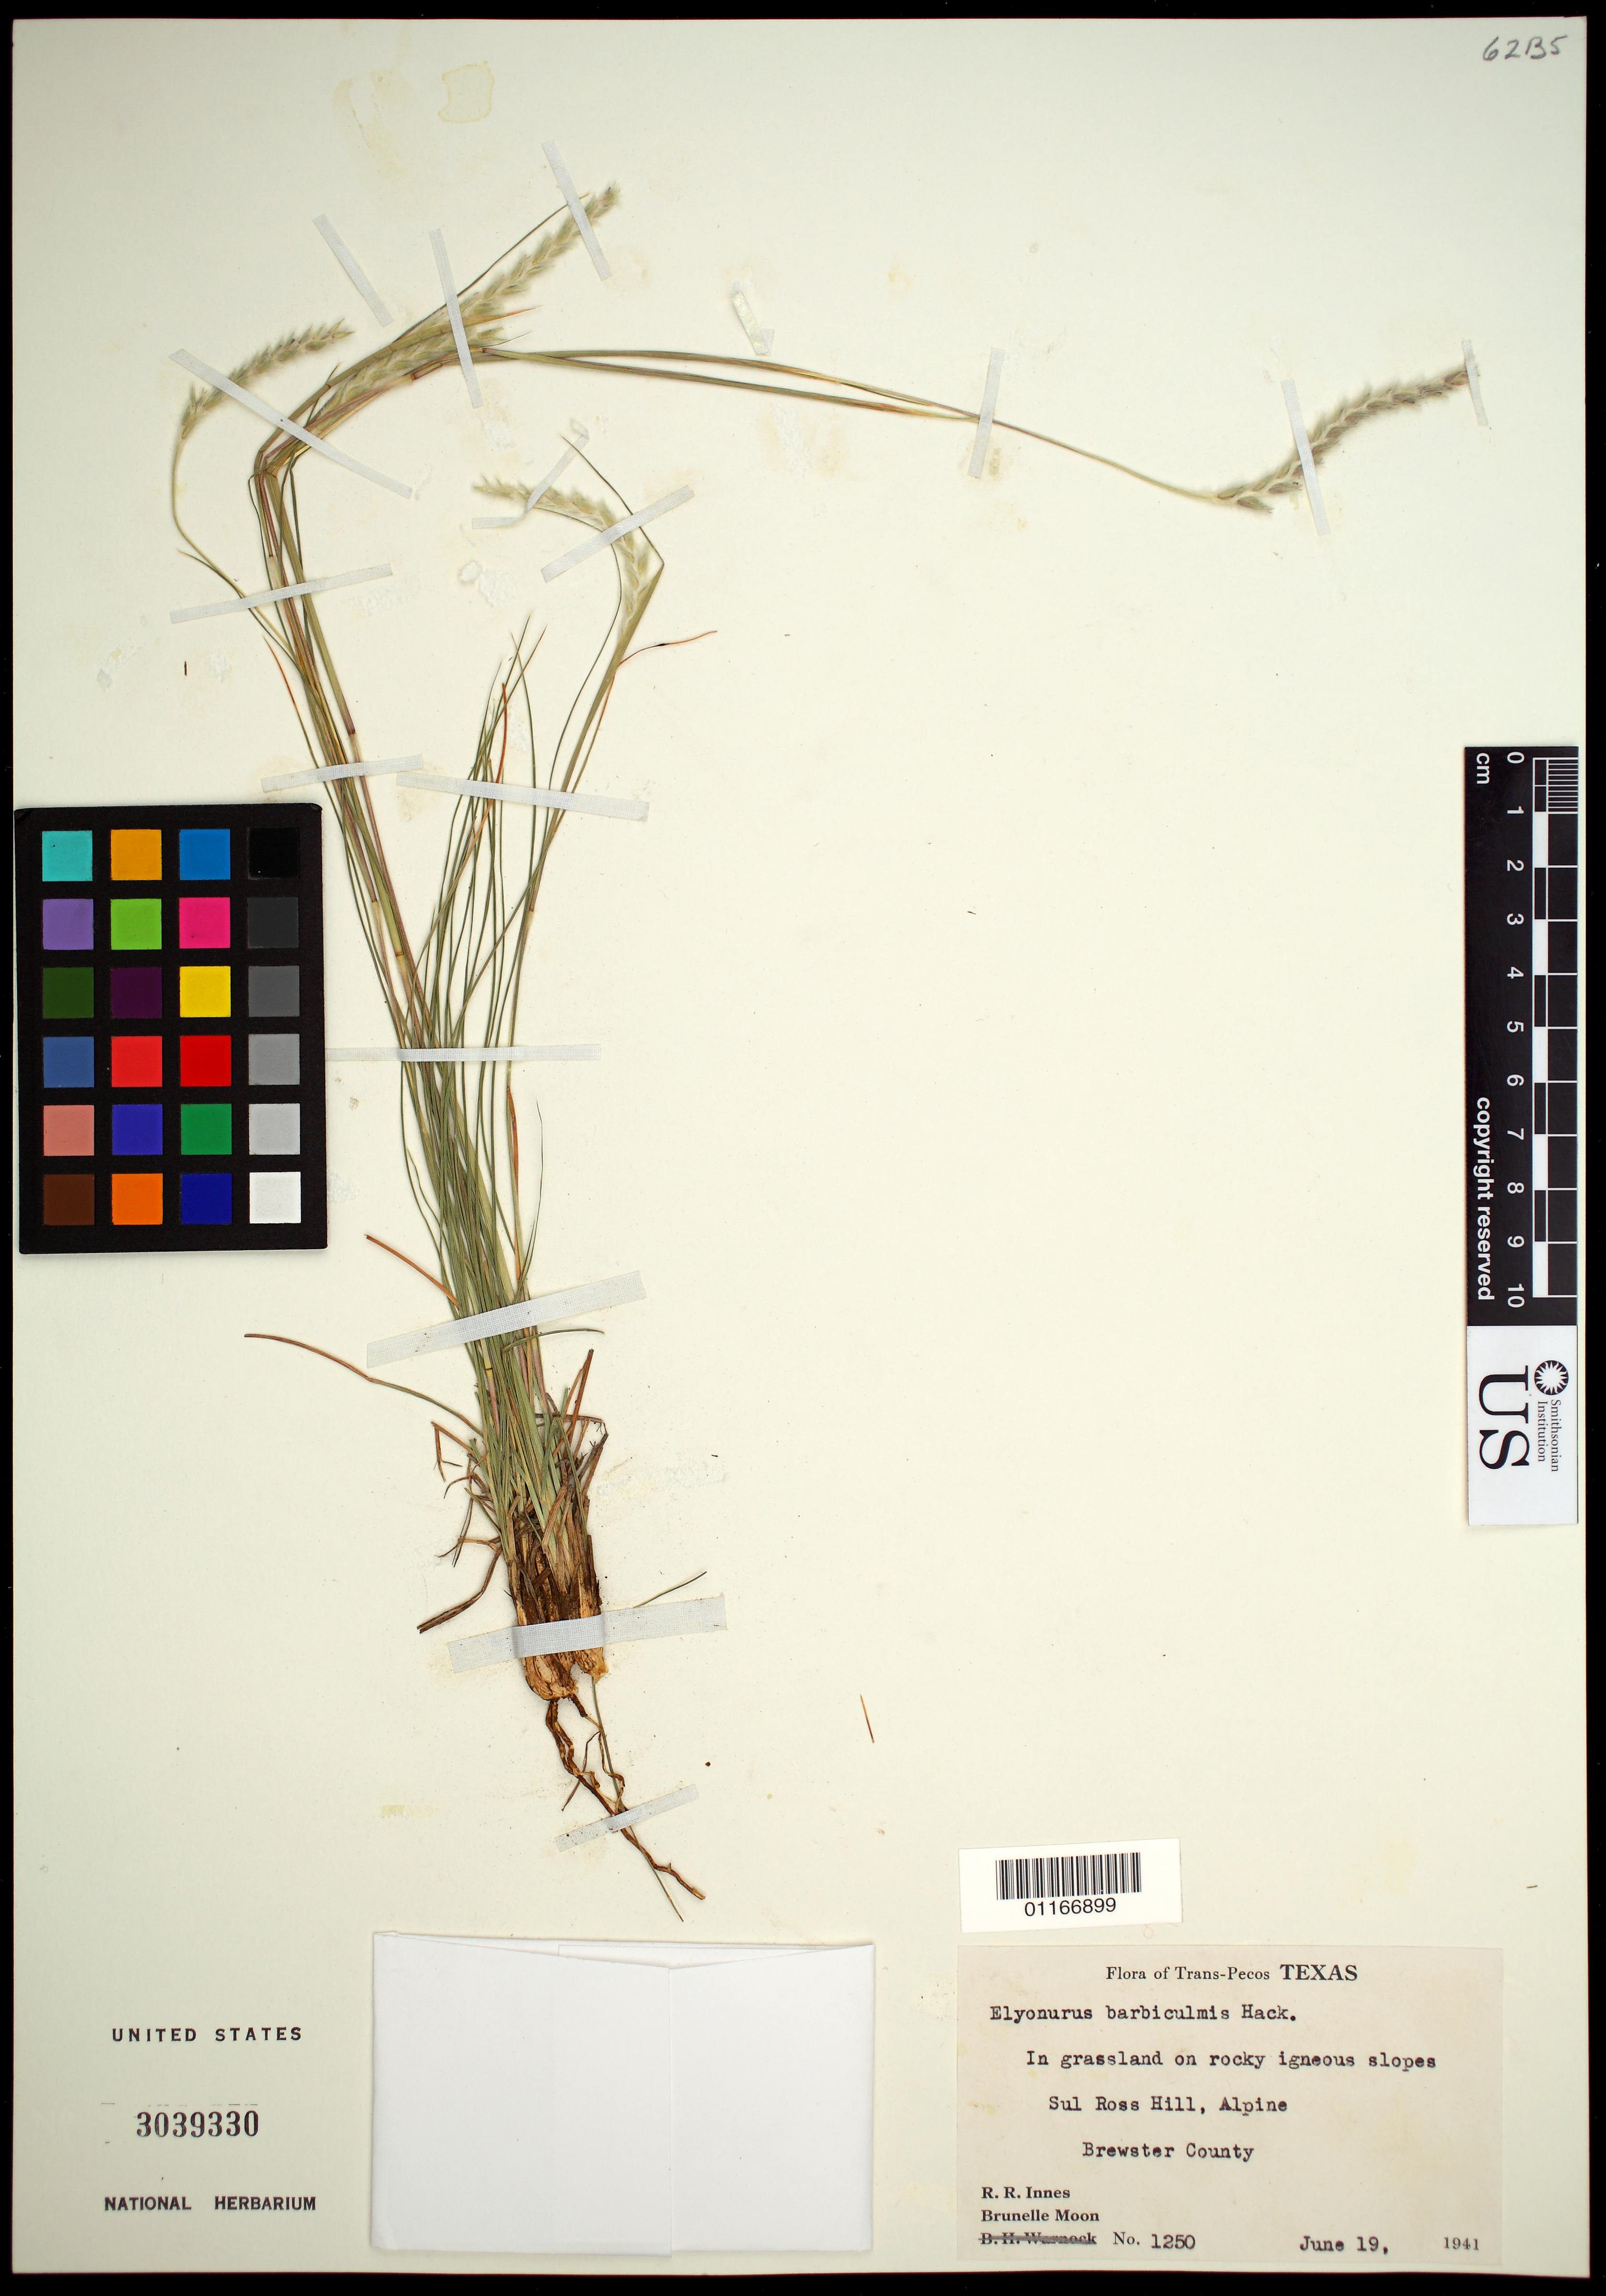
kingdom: Plantae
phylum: Tracheophyta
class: Liliopsida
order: Poales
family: Poaceae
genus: Elionurus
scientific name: Elionurus barbiculmis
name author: Hack. in A. DC.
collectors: R. Rose-Innes & B. Moon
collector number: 1250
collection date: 1941-06-19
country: United States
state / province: Texas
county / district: Brewster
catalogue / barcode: US 3039330